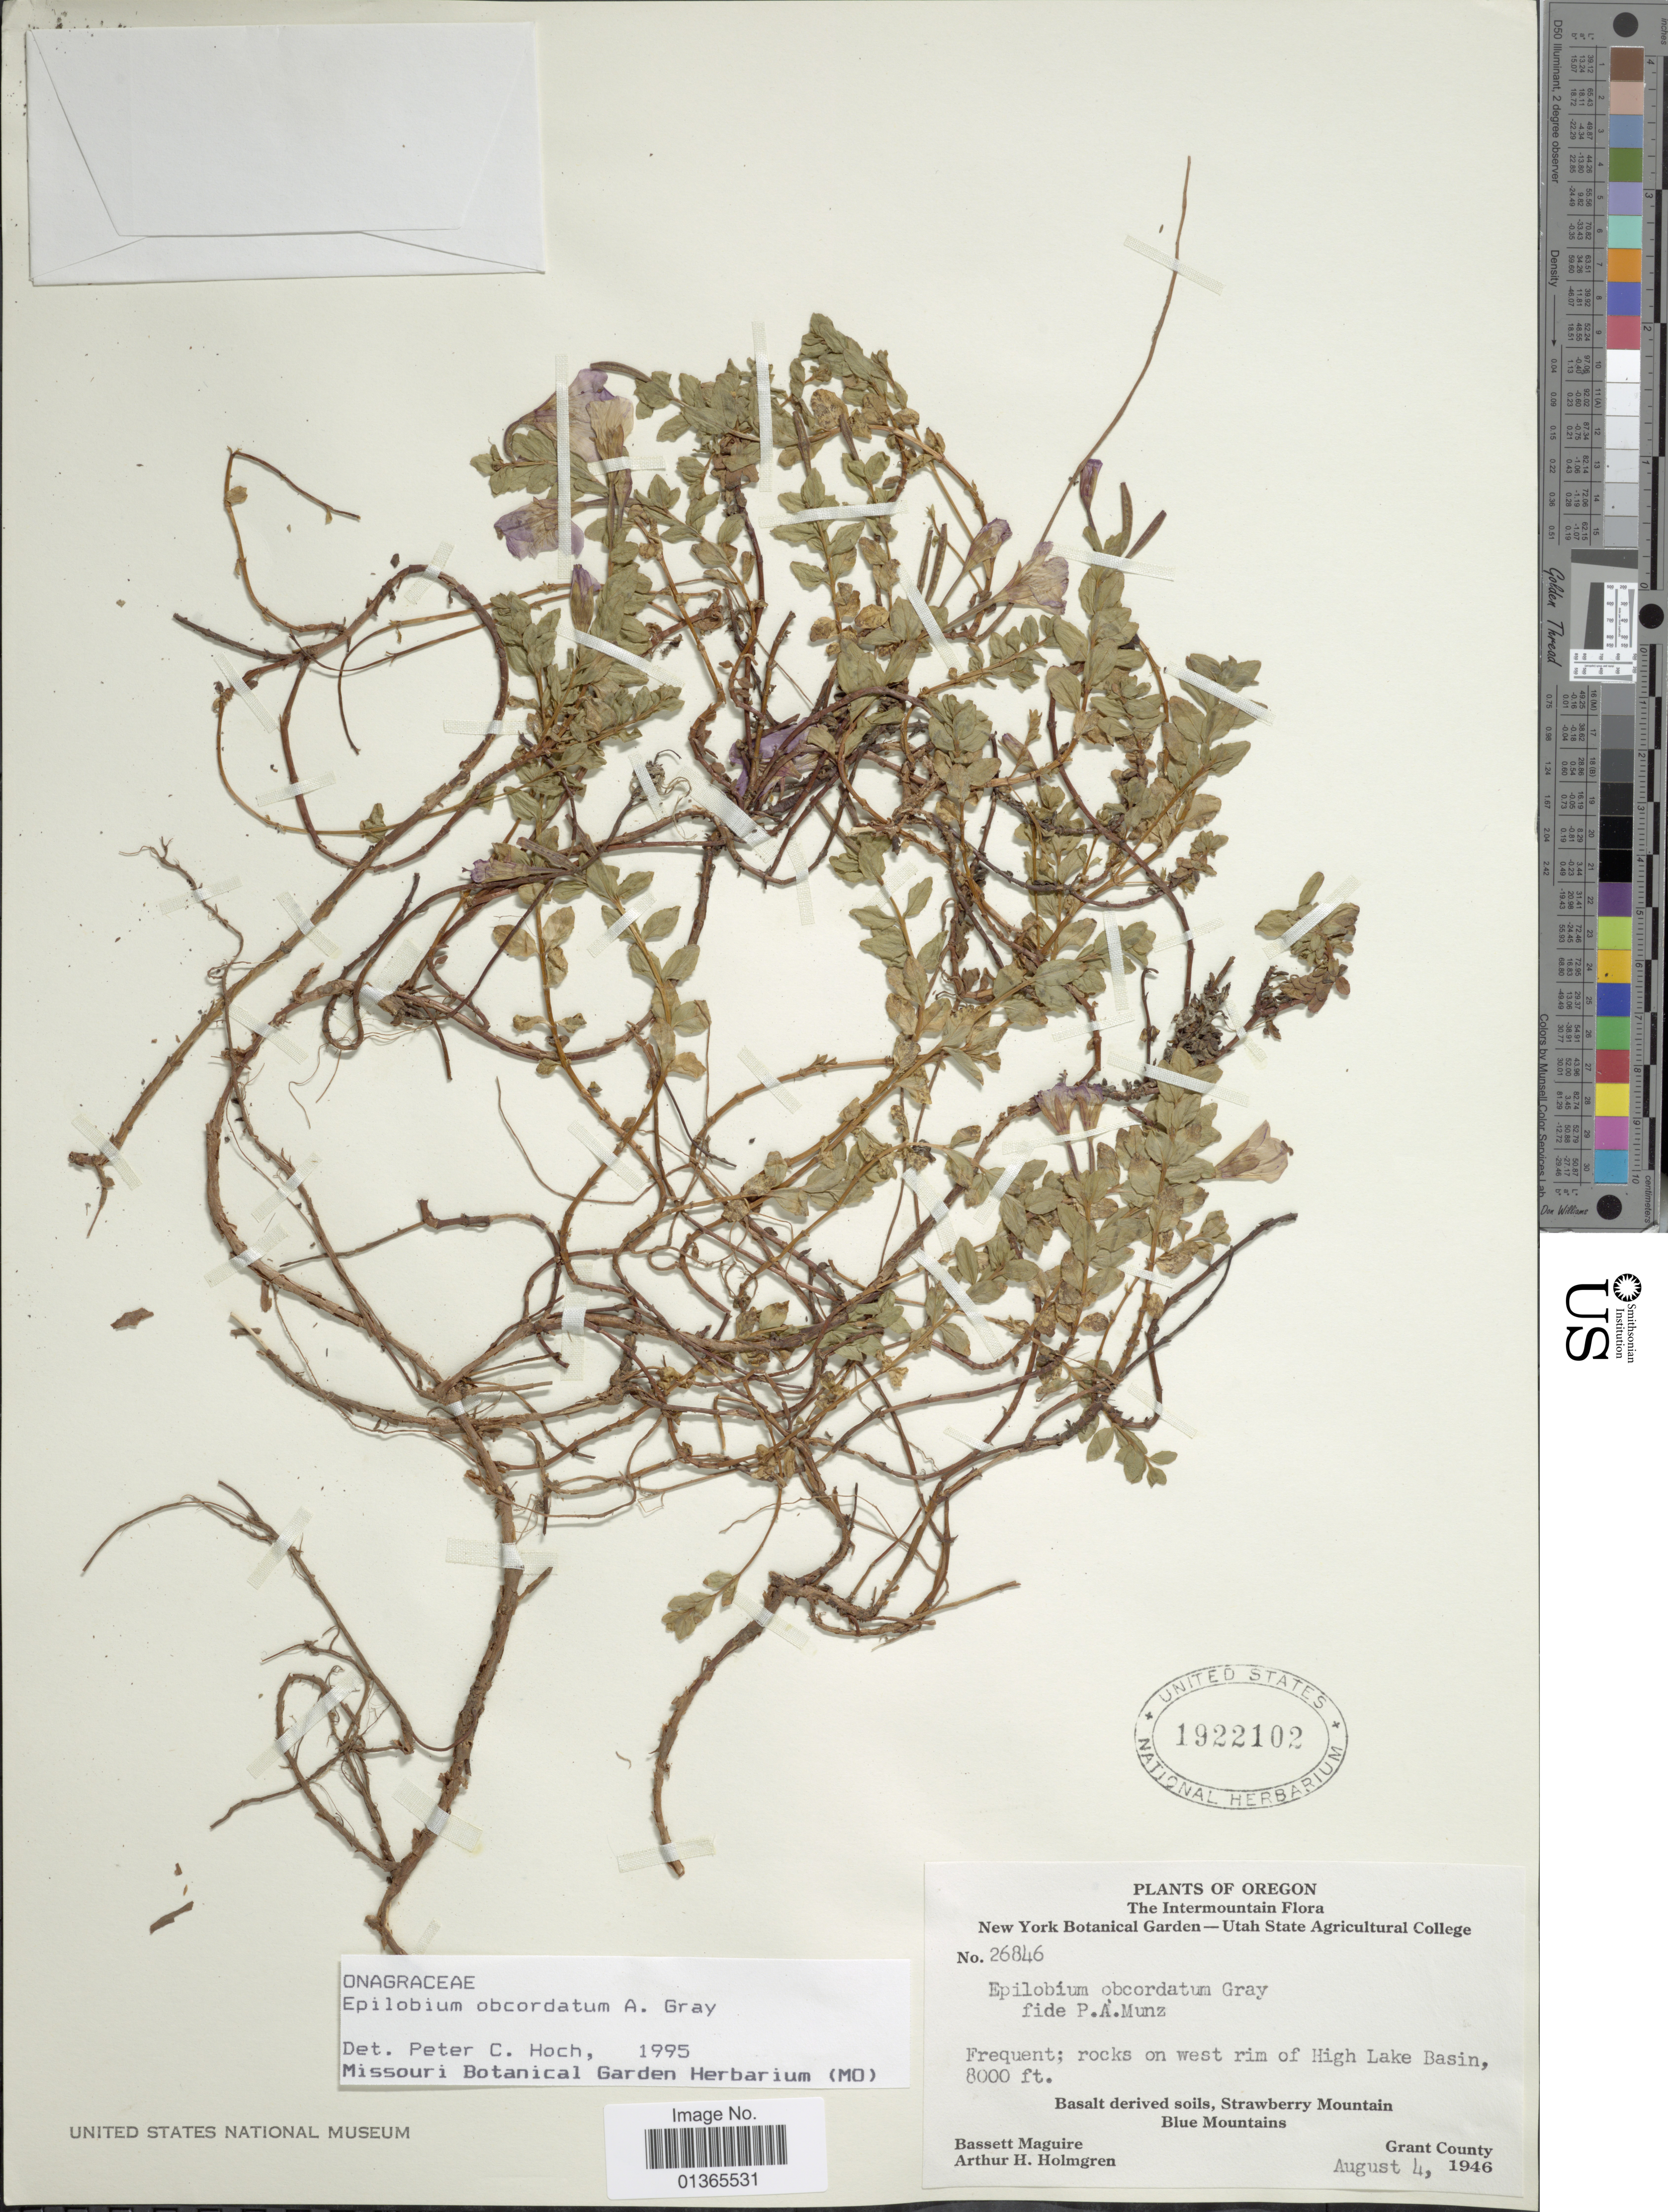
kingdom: Plantae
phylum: Tracheophyta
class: Magnoliopsida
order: Myrtales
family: Onagraceae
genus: Epilobium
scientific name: Epilobium obcordatum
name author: A. Gray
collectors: B. Maguire & A. H. Holmgren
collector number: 26846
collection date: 1946-08-04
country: United States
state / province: Oregon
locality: The Intermountain Flora. Frequent; rocks on west rim of High Lake Basin. Basalt derived soils, strawberry Mountain. Blue Mountains. Grant County.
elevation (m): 2438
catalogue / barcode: US 1922102